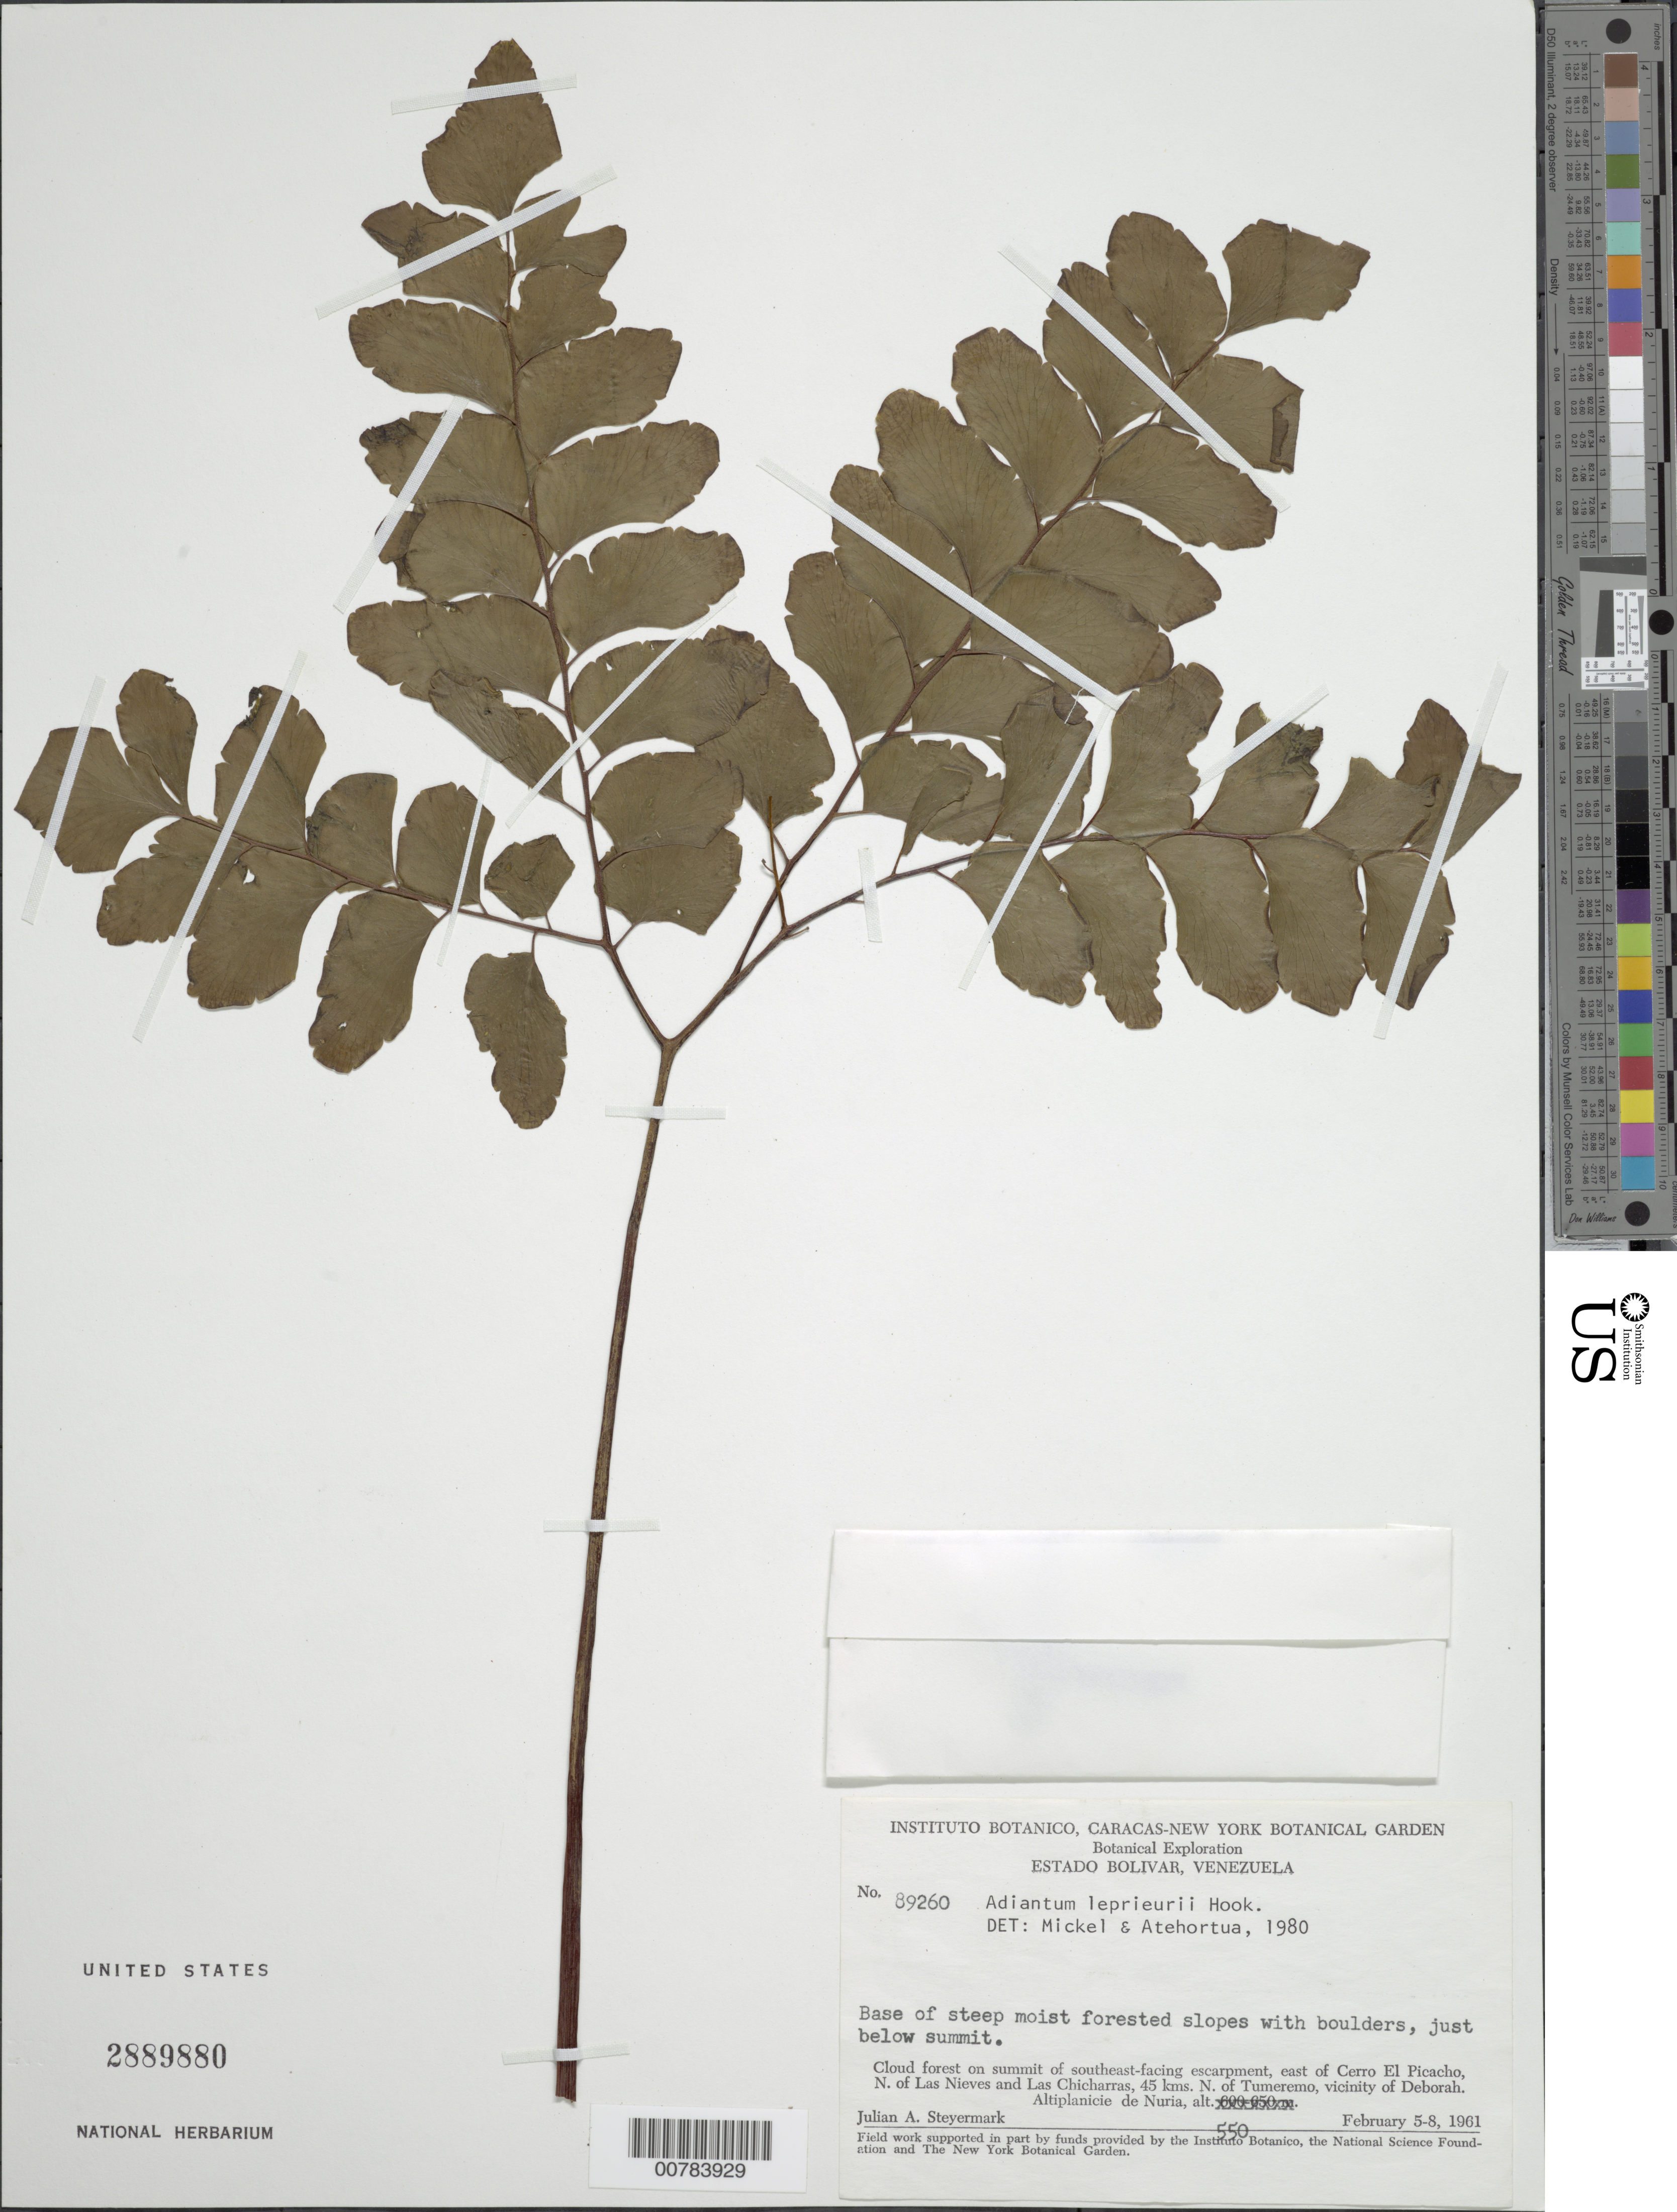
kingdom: Plantae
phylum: Tracheophyta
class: Polypodiopsida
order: Polypodiales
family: Pteridaceae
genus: Adiantum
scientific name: Adiantum leprieurii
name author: Hook.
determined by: Mickel, J. T.; Atehortúa, L. G.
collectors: J. Steyermark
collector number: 89260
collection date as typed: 5-Feb-61 to 8-Feb-61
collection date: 1961-02-05/1961-02-08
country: Venezuela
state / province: Bolívar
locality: Cerro El Picacho, N of Las Nieves, 45 km N of Tumeremo, vic of Deborah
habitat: Cloud forest on summit of SE-facing escarpment, base of steep moist forested slopes with boulders, just below summit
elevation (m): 550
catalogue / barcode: US 2889880